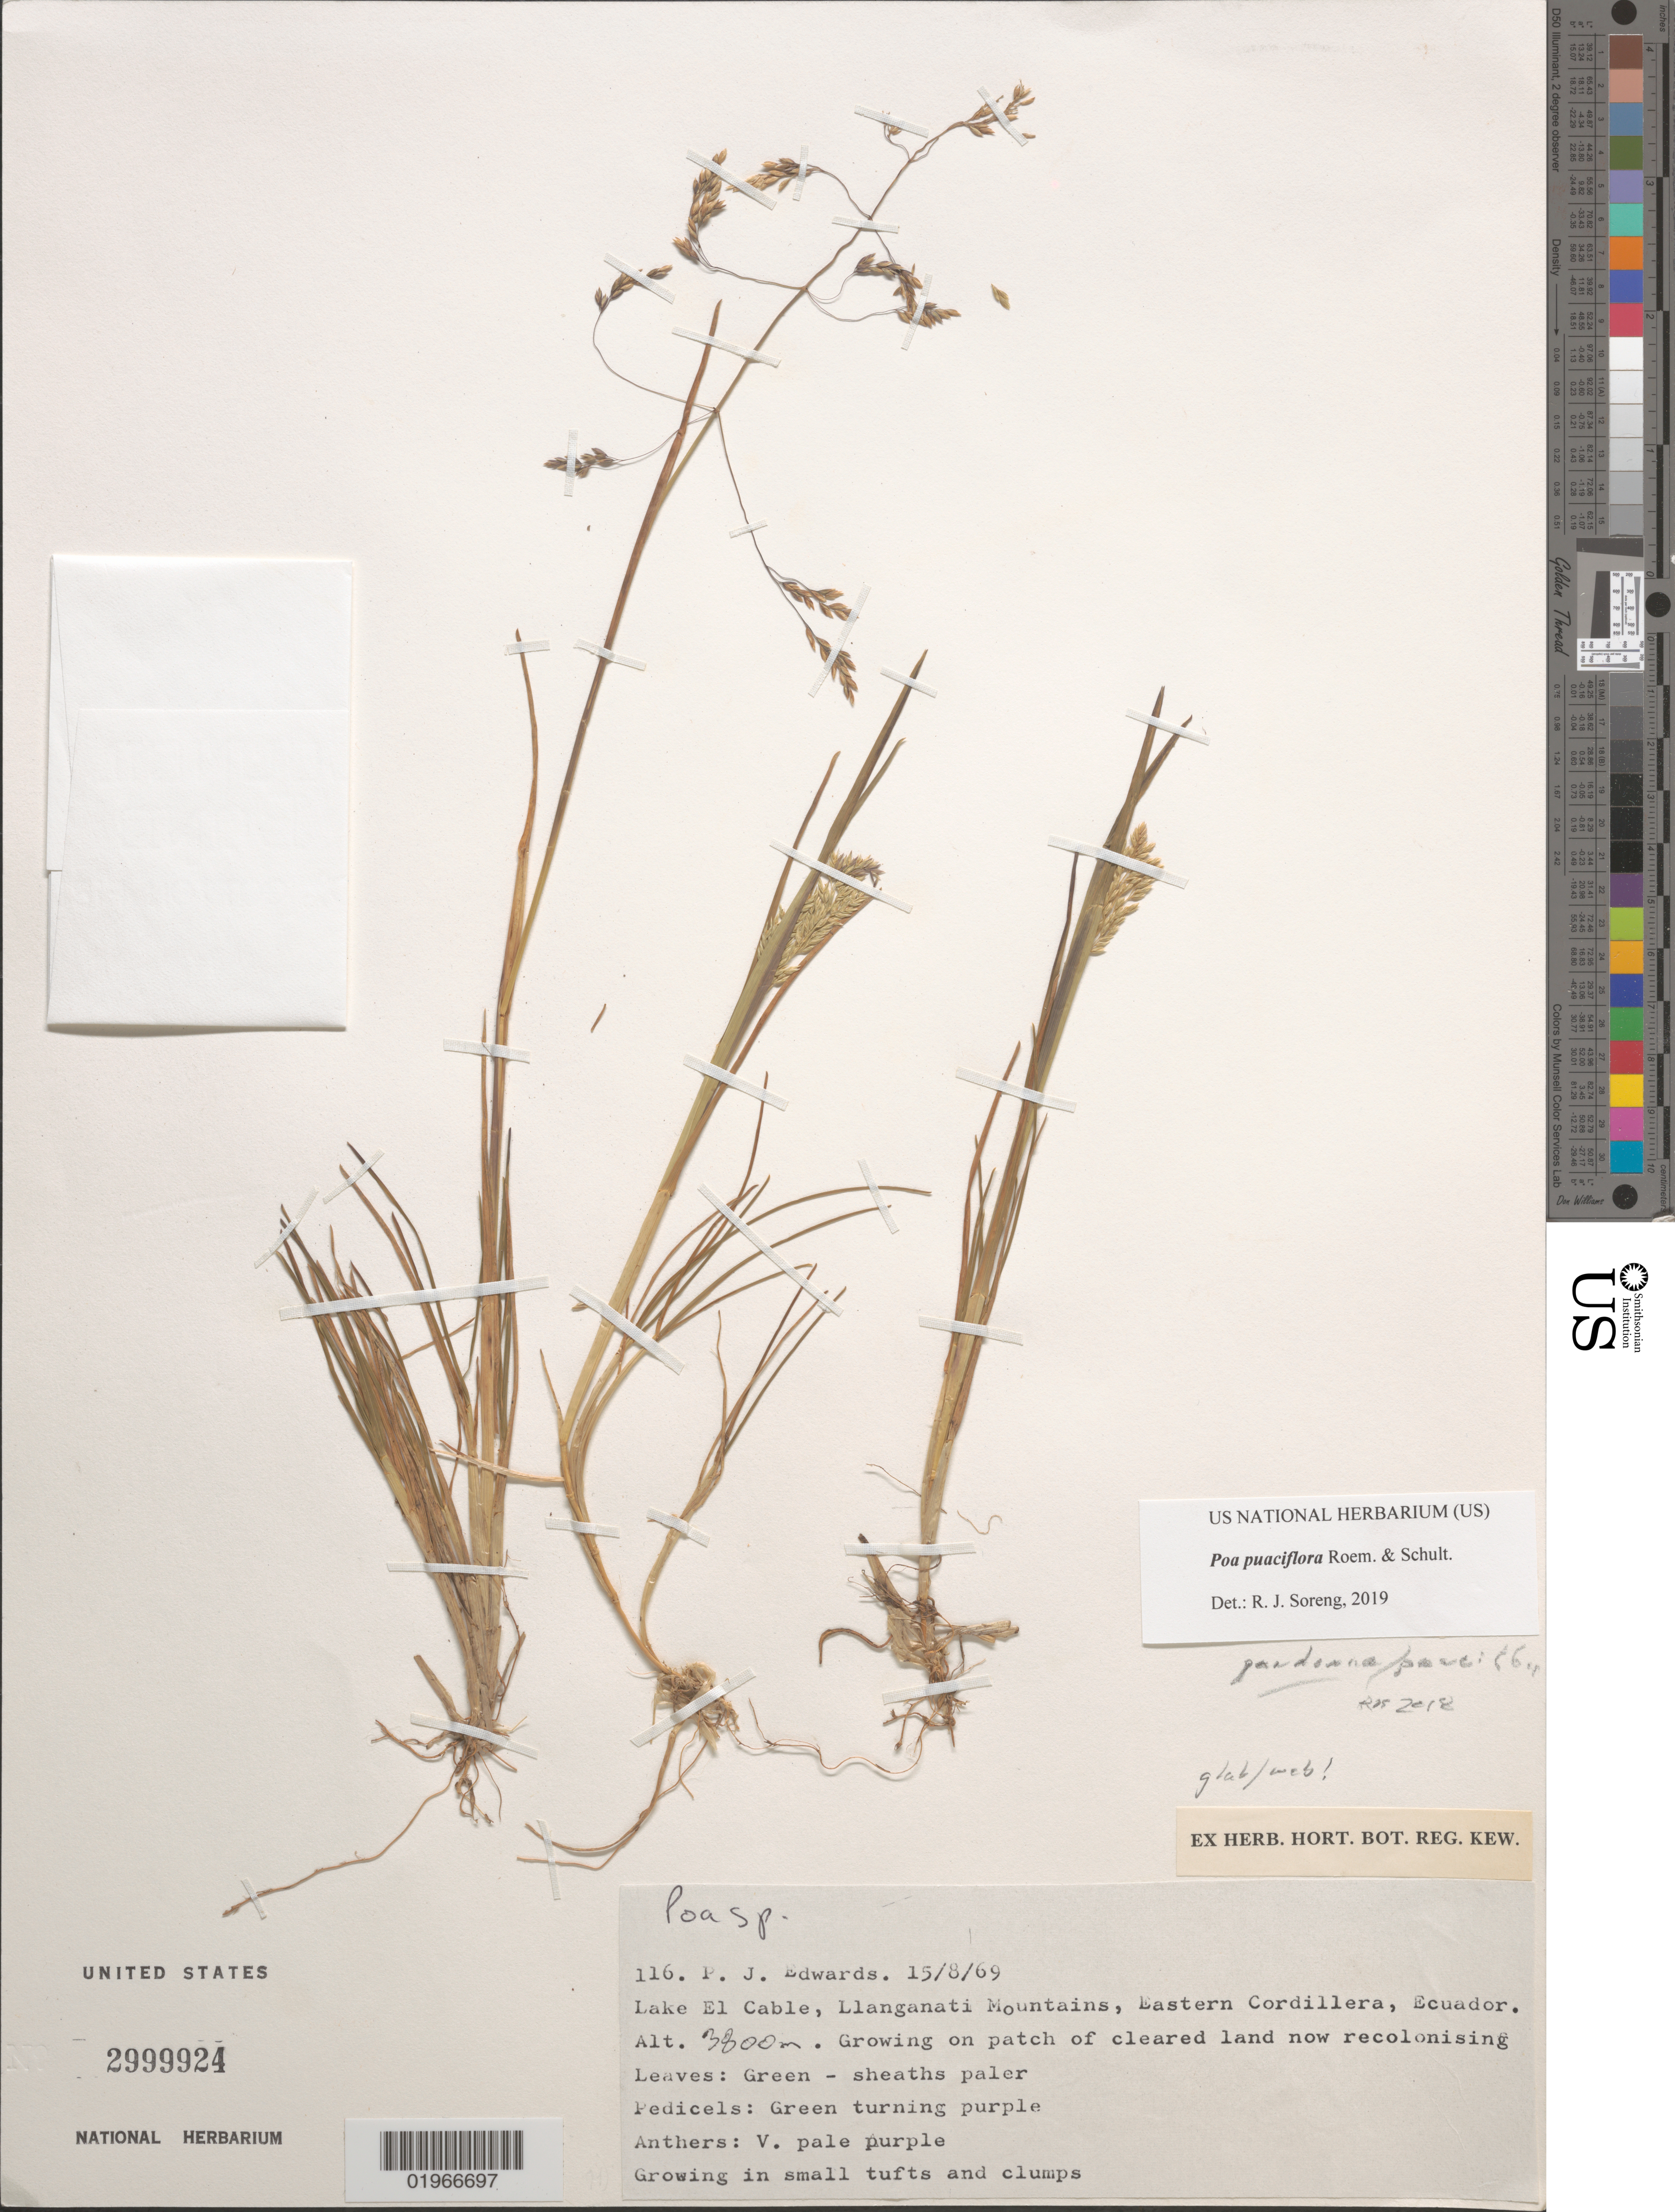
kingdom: Plantae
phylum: Tracheophyta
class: Liliopsida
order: Poales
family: Poaceae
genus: Poa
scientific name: Poa pauciflora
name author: Roem. & Schult.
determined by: Soreng, Robert J., Research Associate (BOT), Smithsonian Institution - National Museum of Natural History (UNITED STATES)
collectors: P. Edwards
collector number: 116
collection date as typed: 15/8/69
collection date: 1969-08-15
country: Ecuador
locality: Lake El Cable, Llanganati Mountains, Easter Cordillera.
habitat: Growing on patch of cleared land now recolonising.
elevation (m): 3800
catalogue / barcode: US 2999924